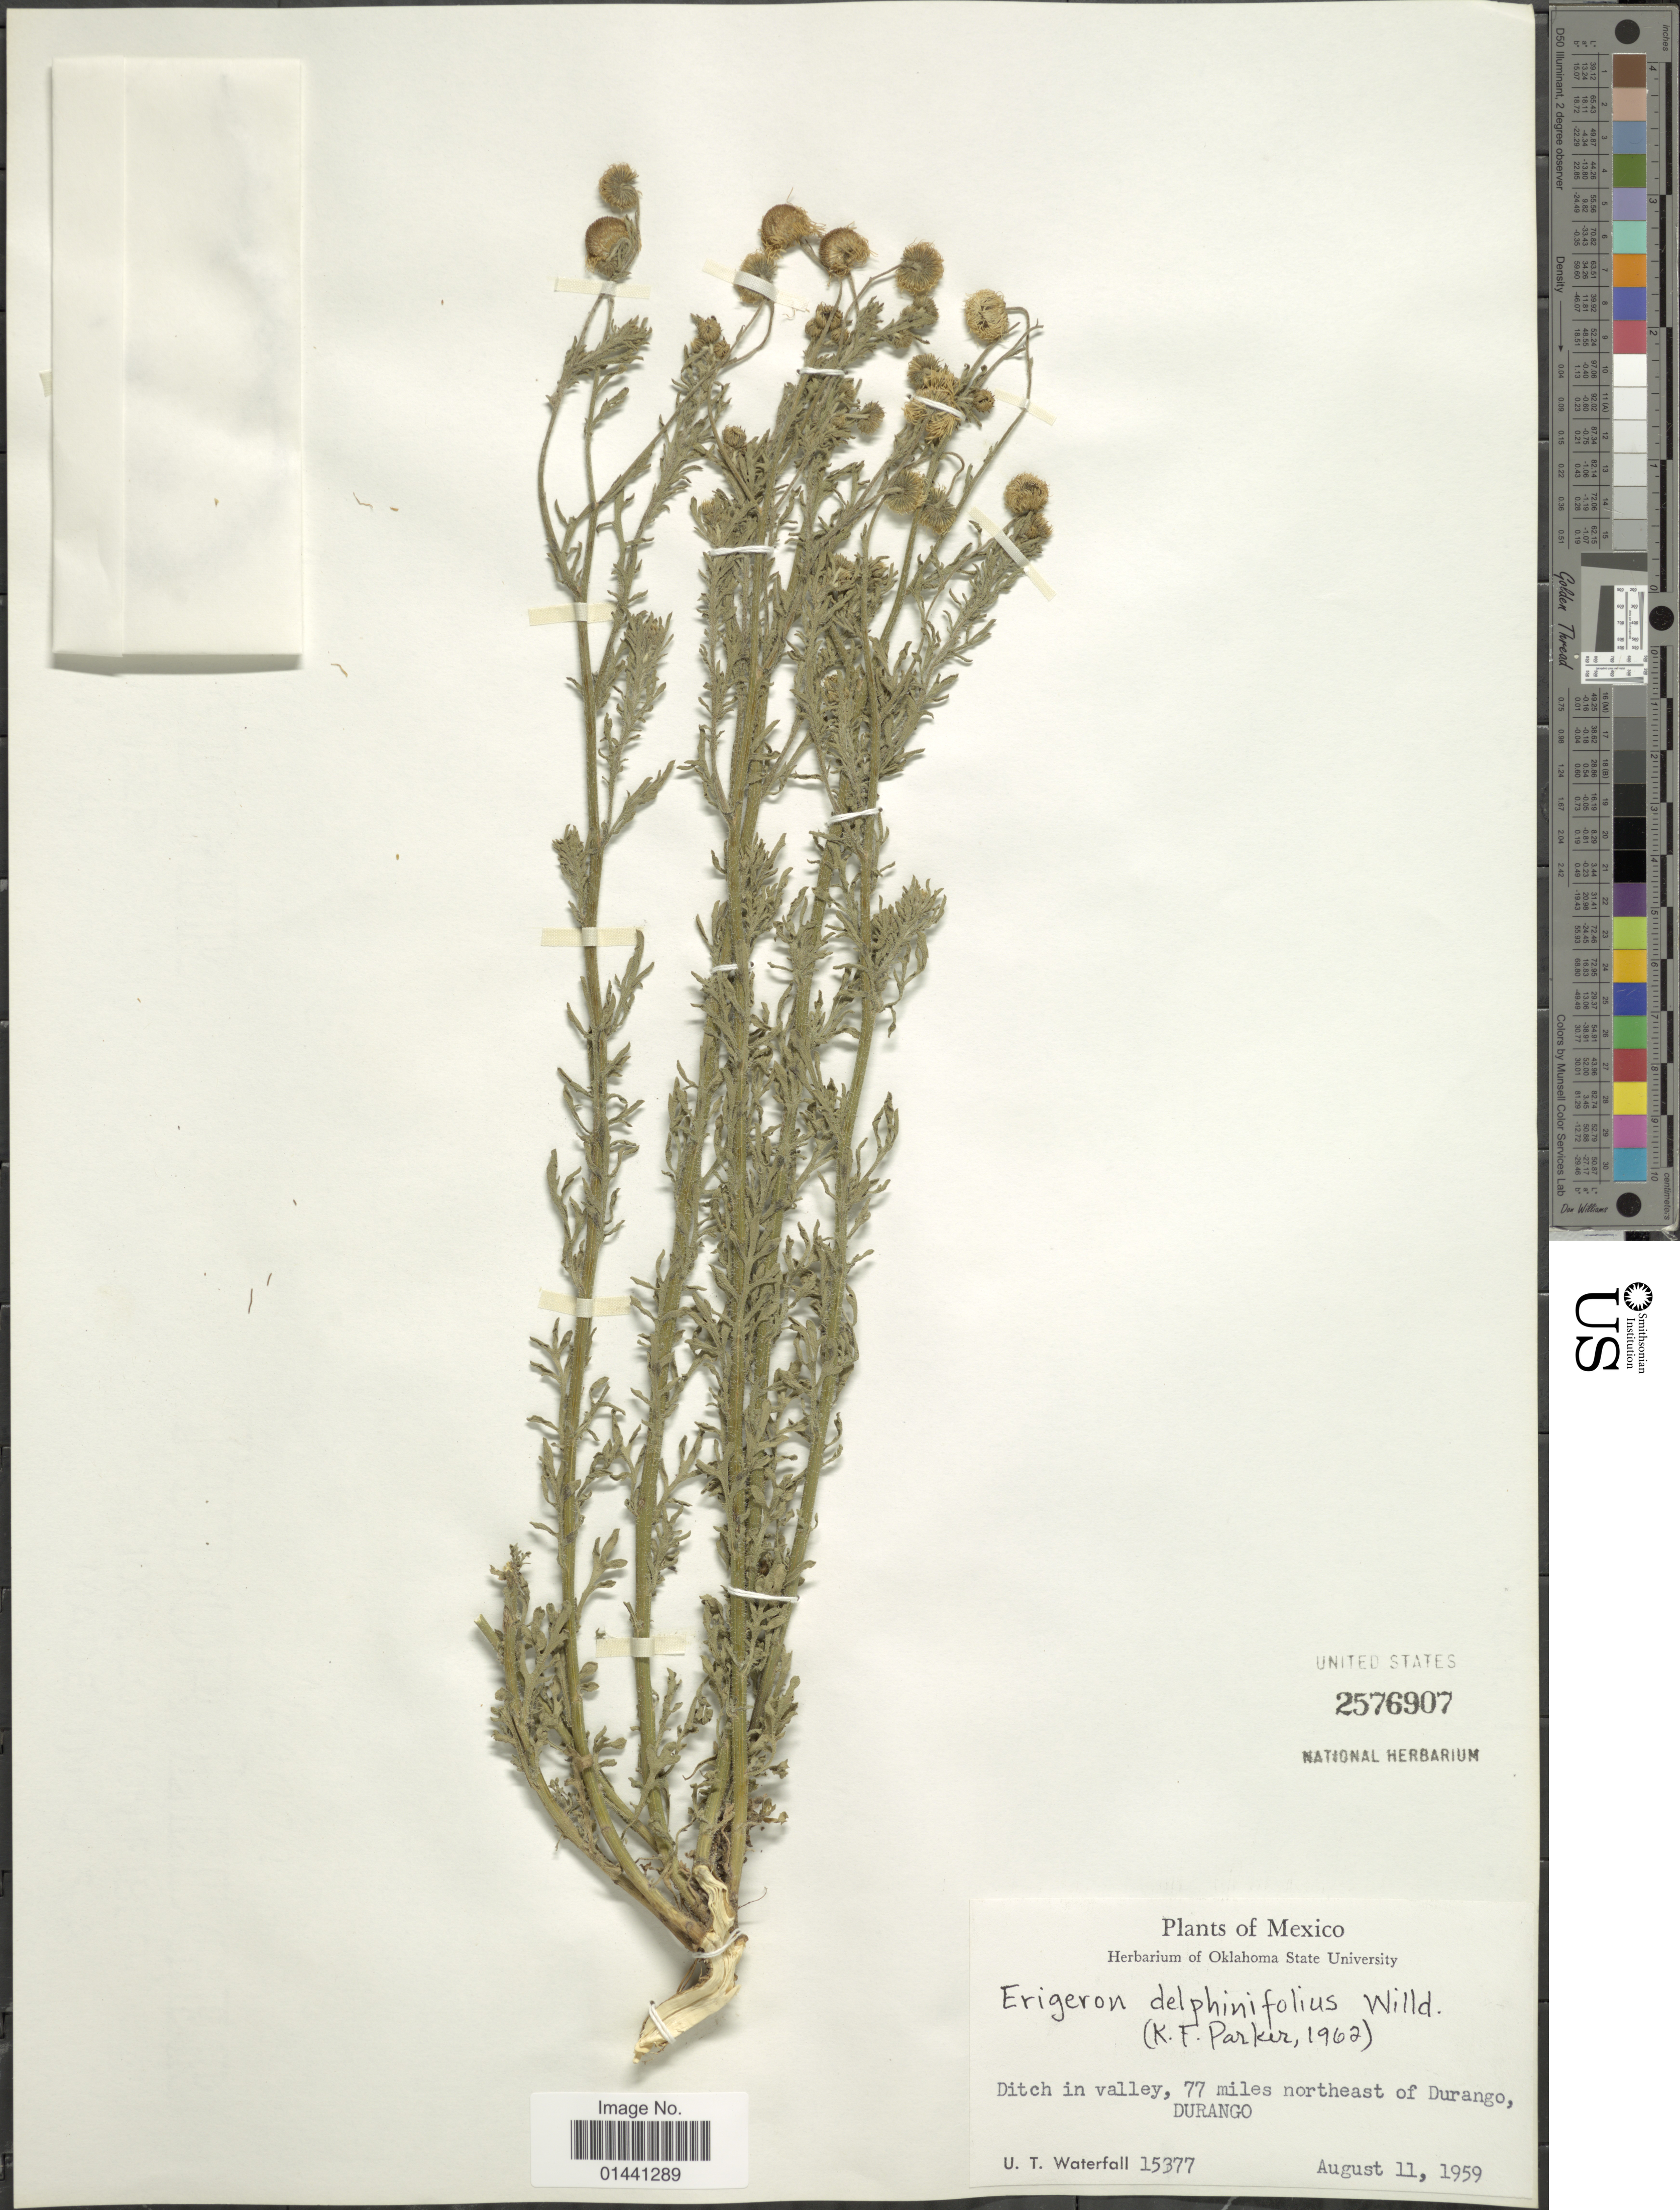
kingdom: Plantae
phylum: Tracheophyta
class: Magnoliopsida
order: Asterales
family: Asteraceae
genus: Erigeron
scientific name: Erigeron delphinifolius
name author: Willd.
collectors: U. T. Waterfall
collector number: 15377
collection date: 1959-08-11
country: Mexico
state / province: Durango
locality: Ditch in valley, 77 miles northeast of Durango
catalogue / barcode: US 2576907